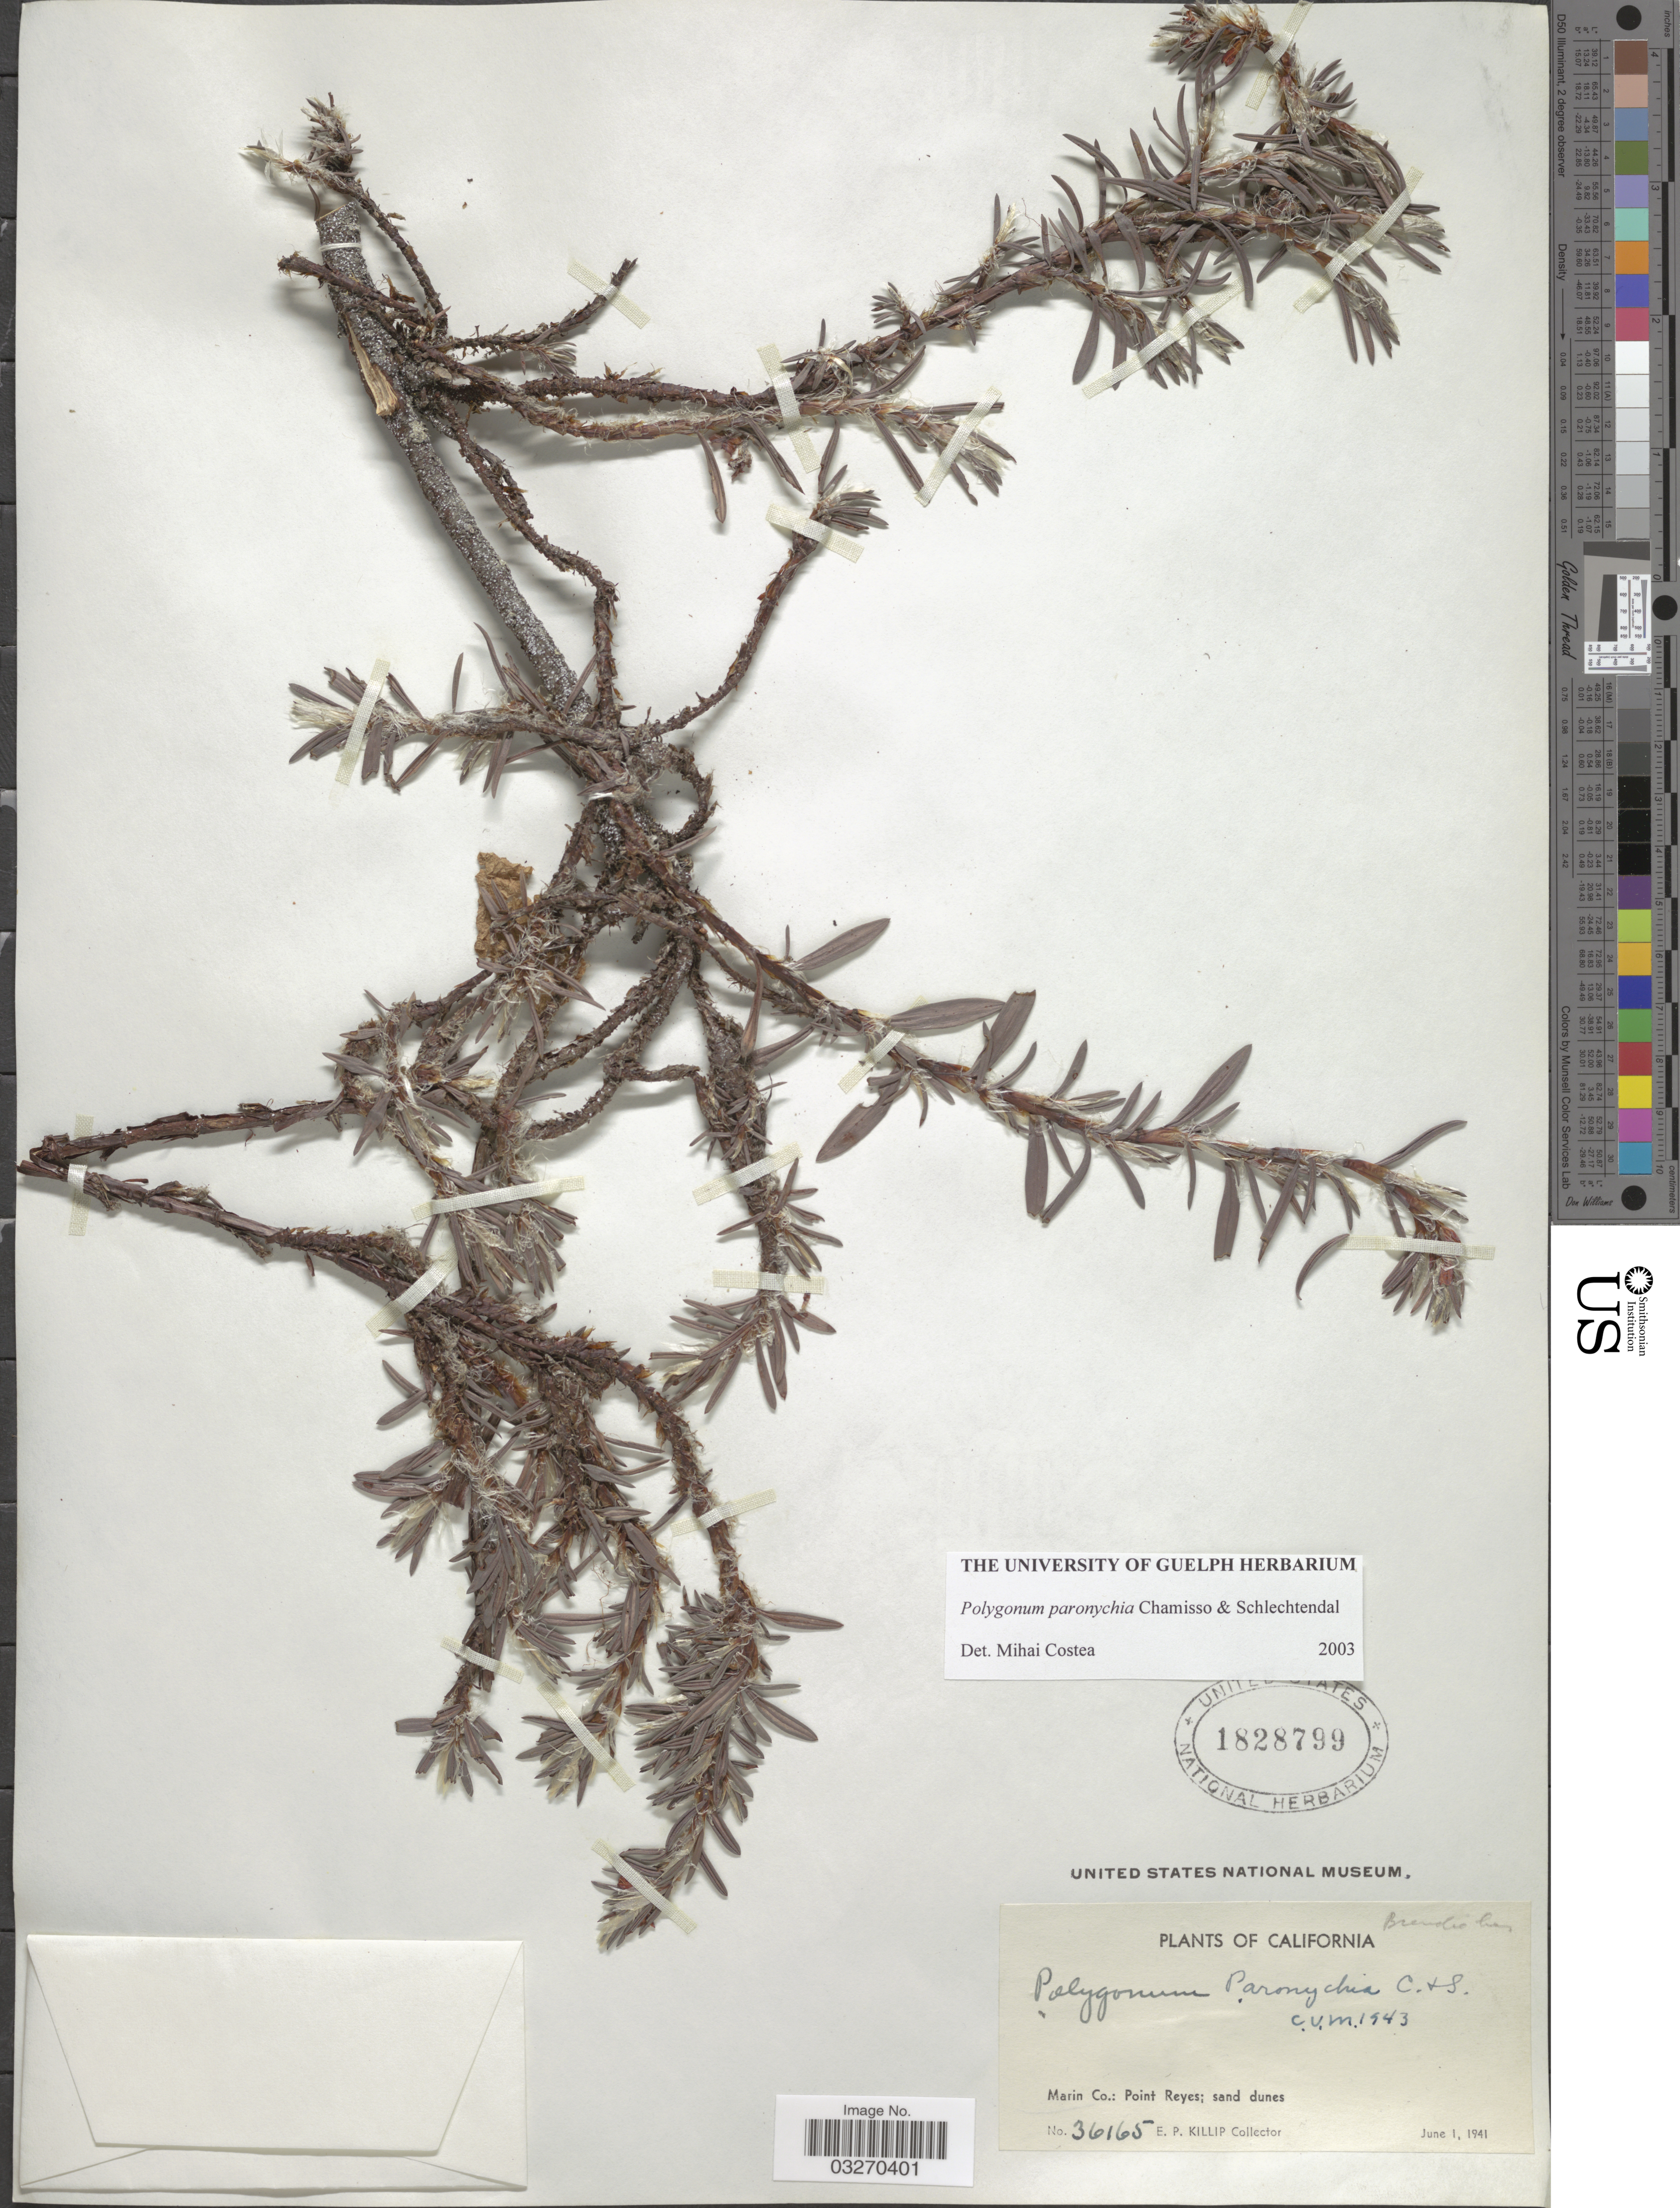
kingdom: Plantae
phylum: Tracheophyta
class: Magnoliopsida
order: Caryophyllales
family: Polygonaceae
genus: Polygonum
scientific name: Polygonum paronychia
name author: Cham. & Schltdl.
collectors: E. P. Killip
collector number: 36165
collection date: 1941-06-01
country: United States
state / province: California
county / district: Marin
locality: Marin Co.: Point Reyes.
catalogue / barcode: US 1828799